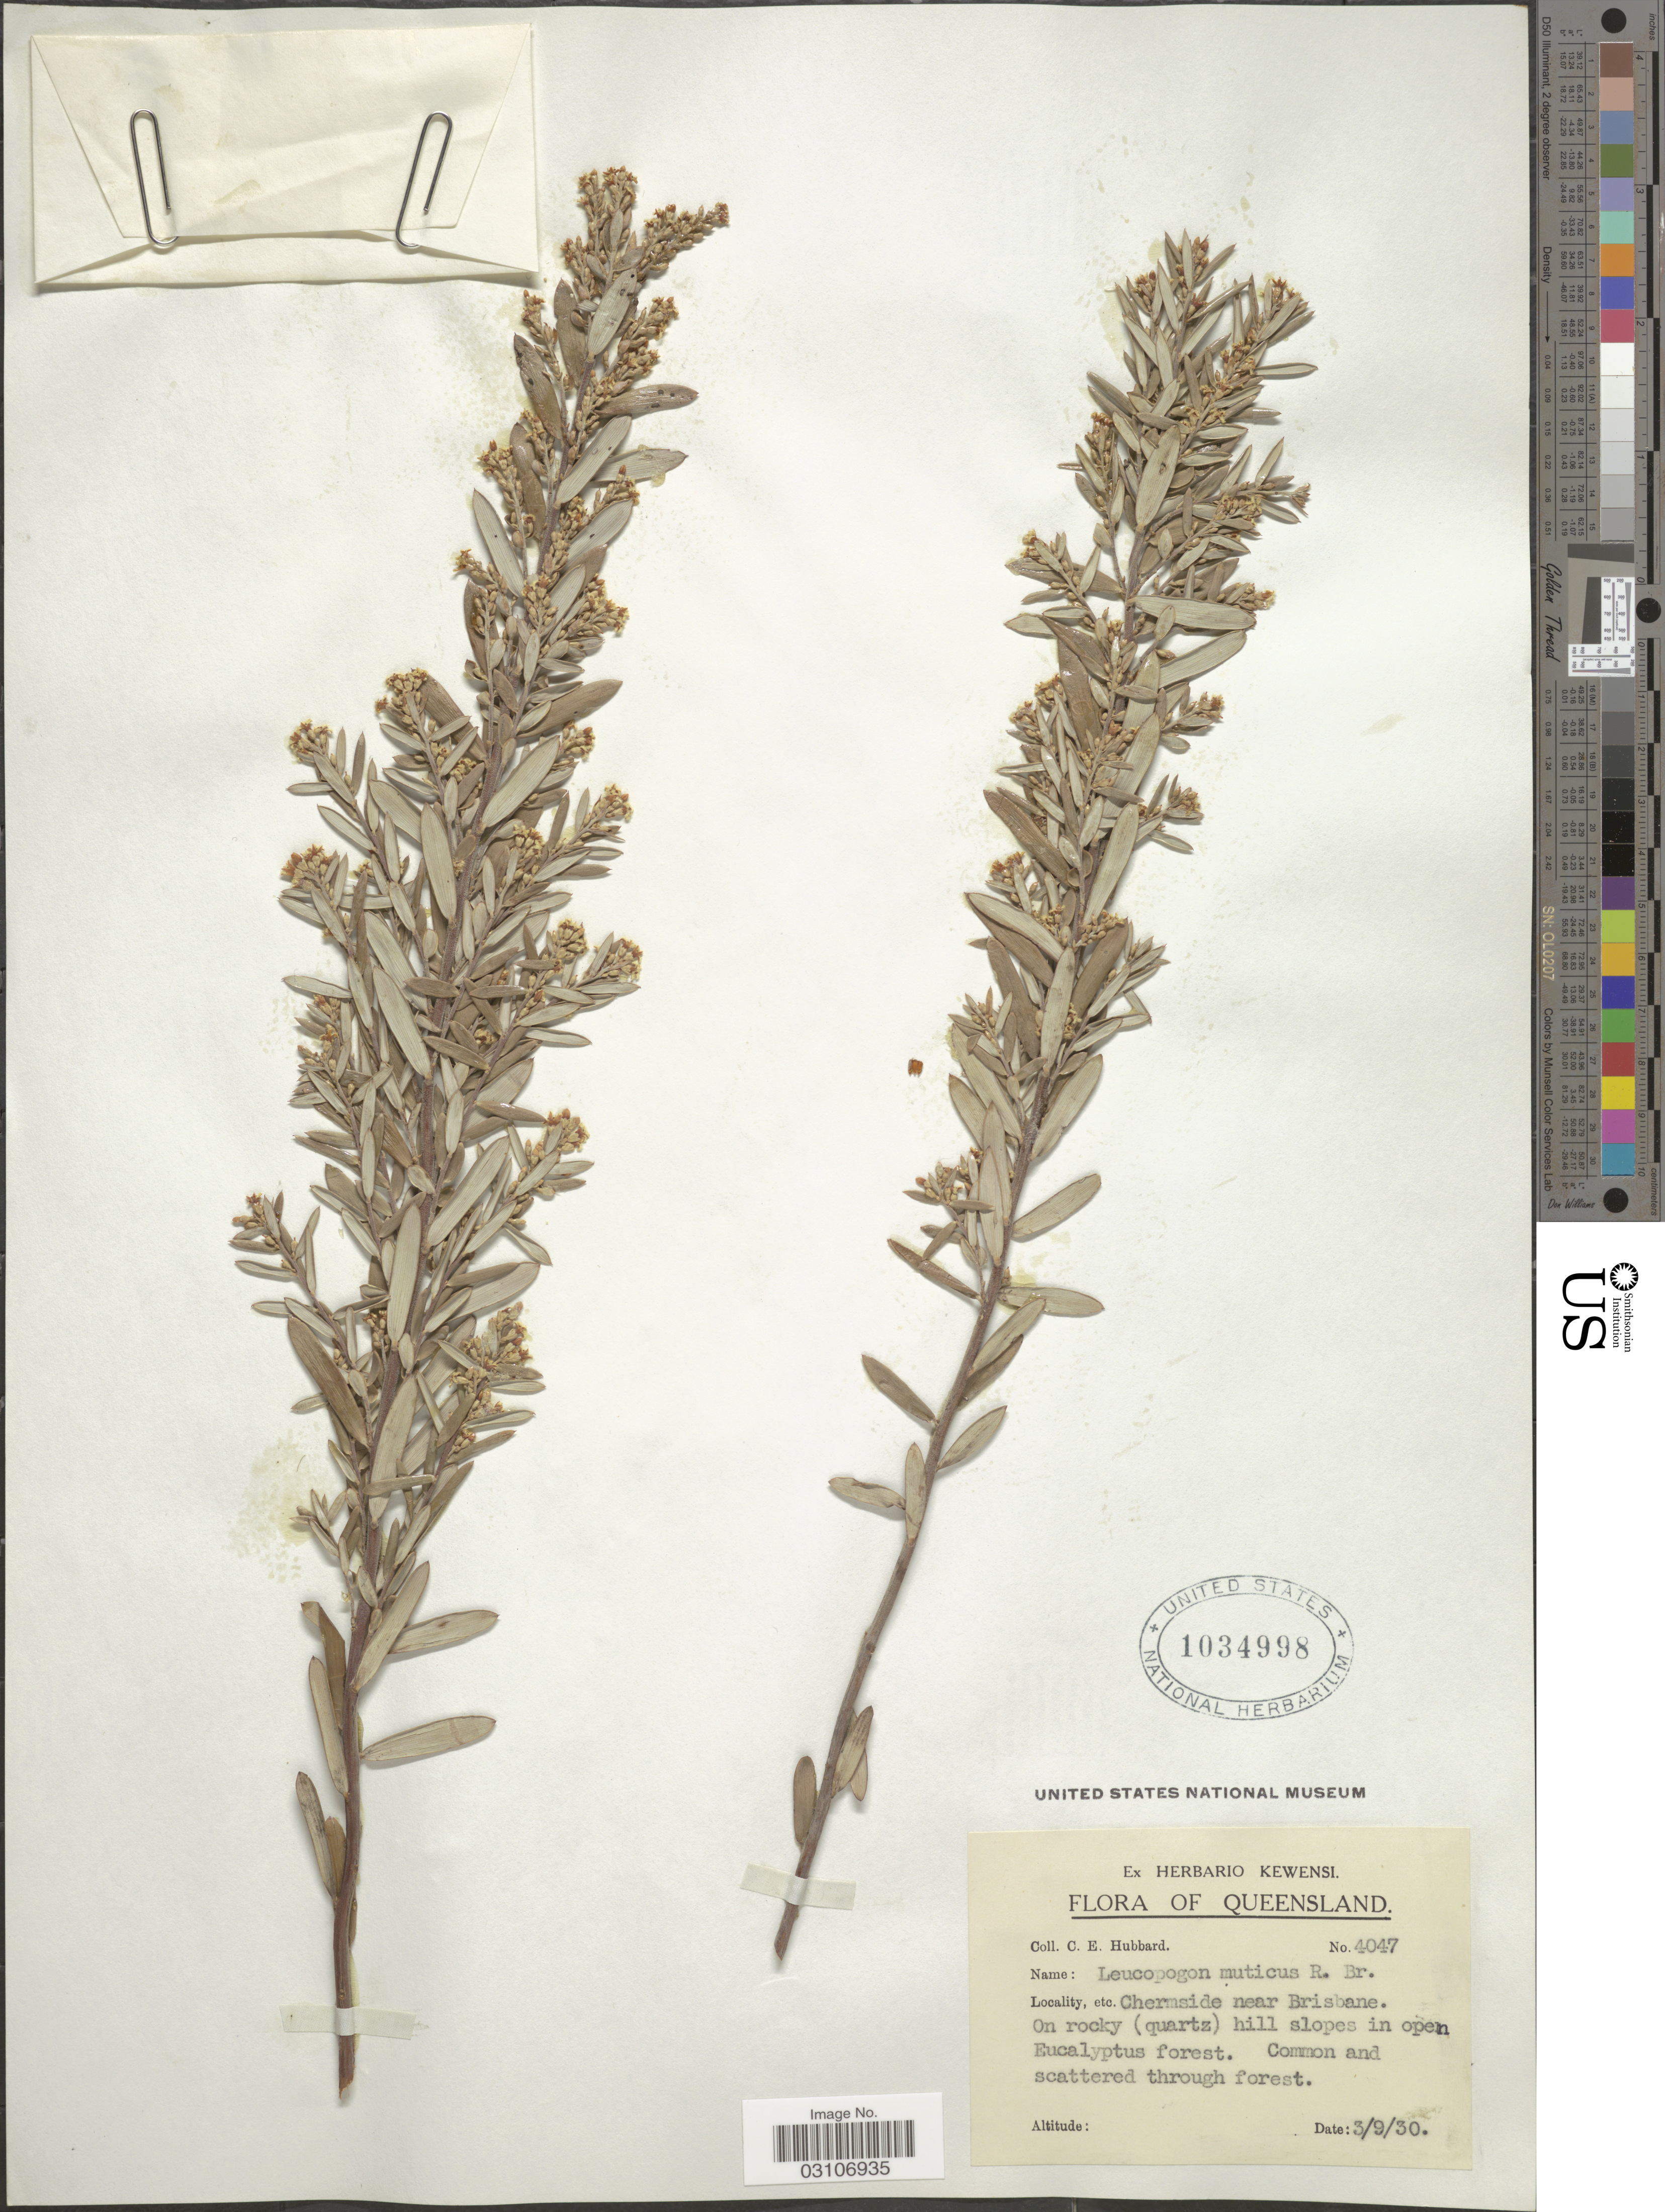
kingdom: Plantae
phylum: Tracheophyta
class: Magnoliopsida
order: Ericales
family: Ericaceae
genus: Leucopogon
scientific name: Leucopogon muticus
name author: R. Br.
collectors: C. E. Hubbard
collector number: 4047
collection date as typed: Transcribed d/m/y: 3/9/30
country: Australia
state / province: Queensland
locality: Chermside near Brisbane.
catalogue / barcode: US 1034998